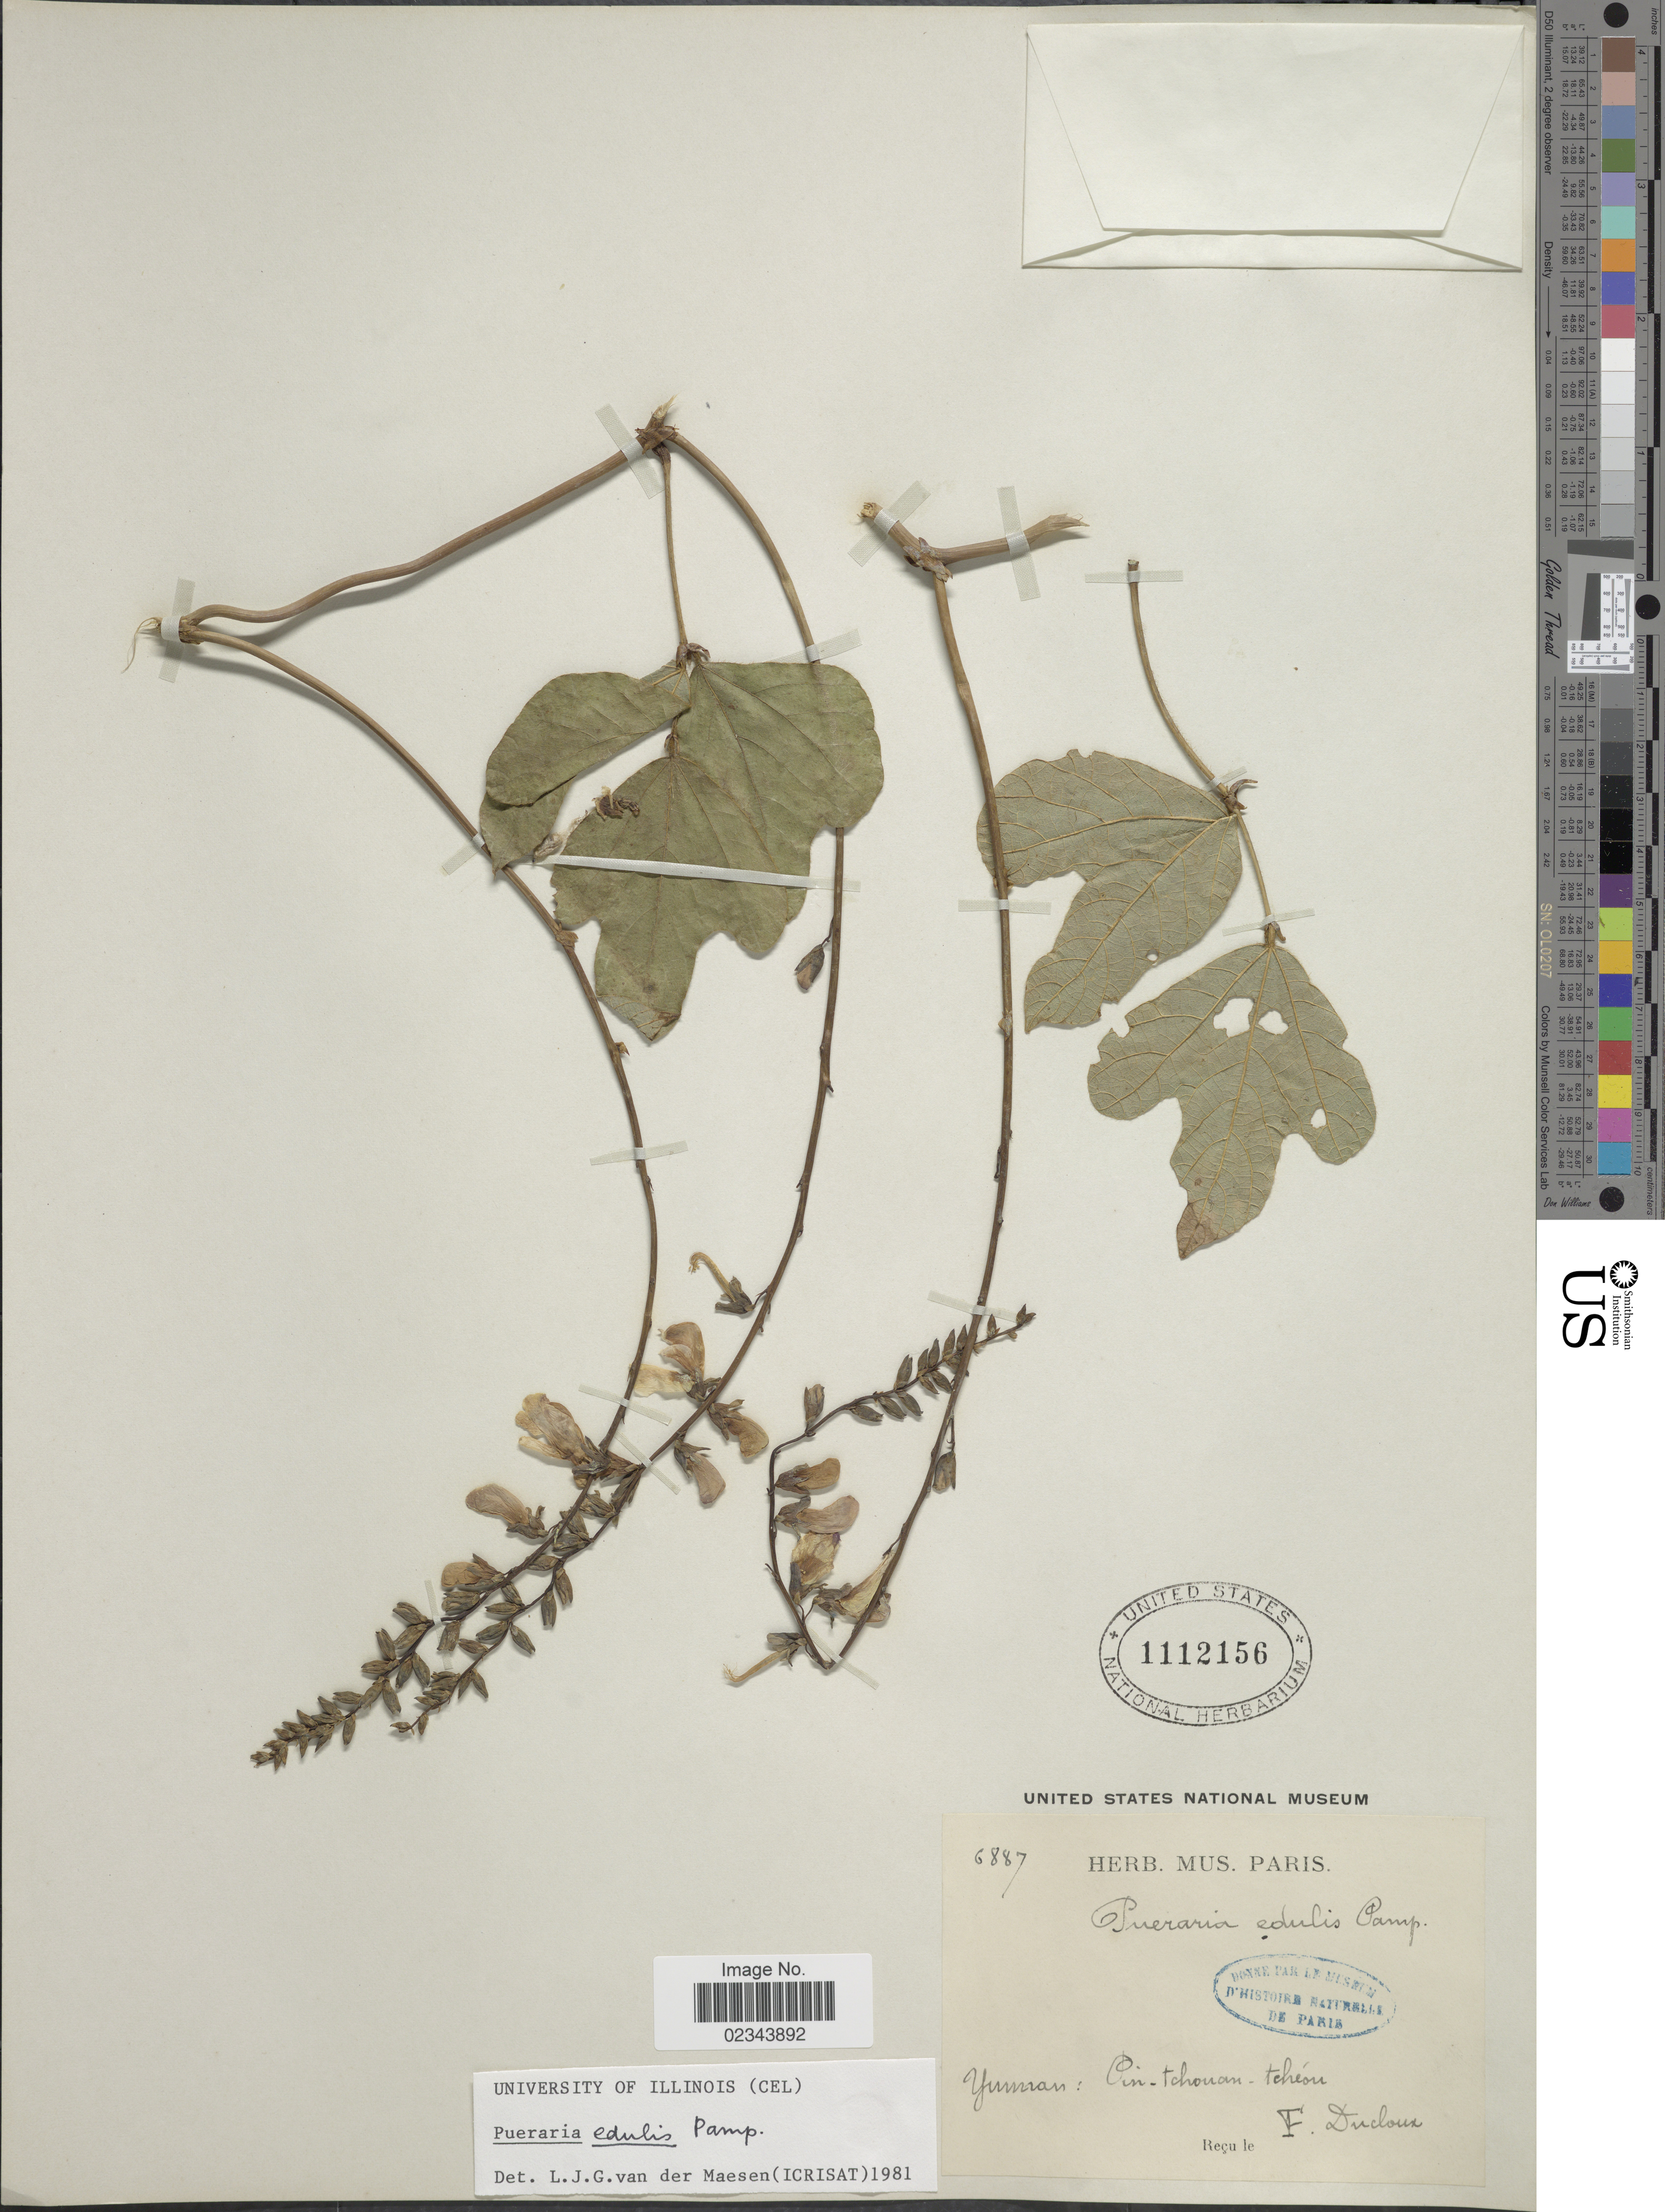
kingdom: Plantae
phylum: Tracheophyta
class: Magnoliopsida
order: Fabales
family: Fabaceae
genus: Pueraria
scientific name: Pueraria edulis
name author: Pamp.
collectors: F. Ducloux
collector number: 6887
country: China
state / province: Yunnan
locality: Pin-tcouan-tcheon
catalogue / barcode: US 1112156